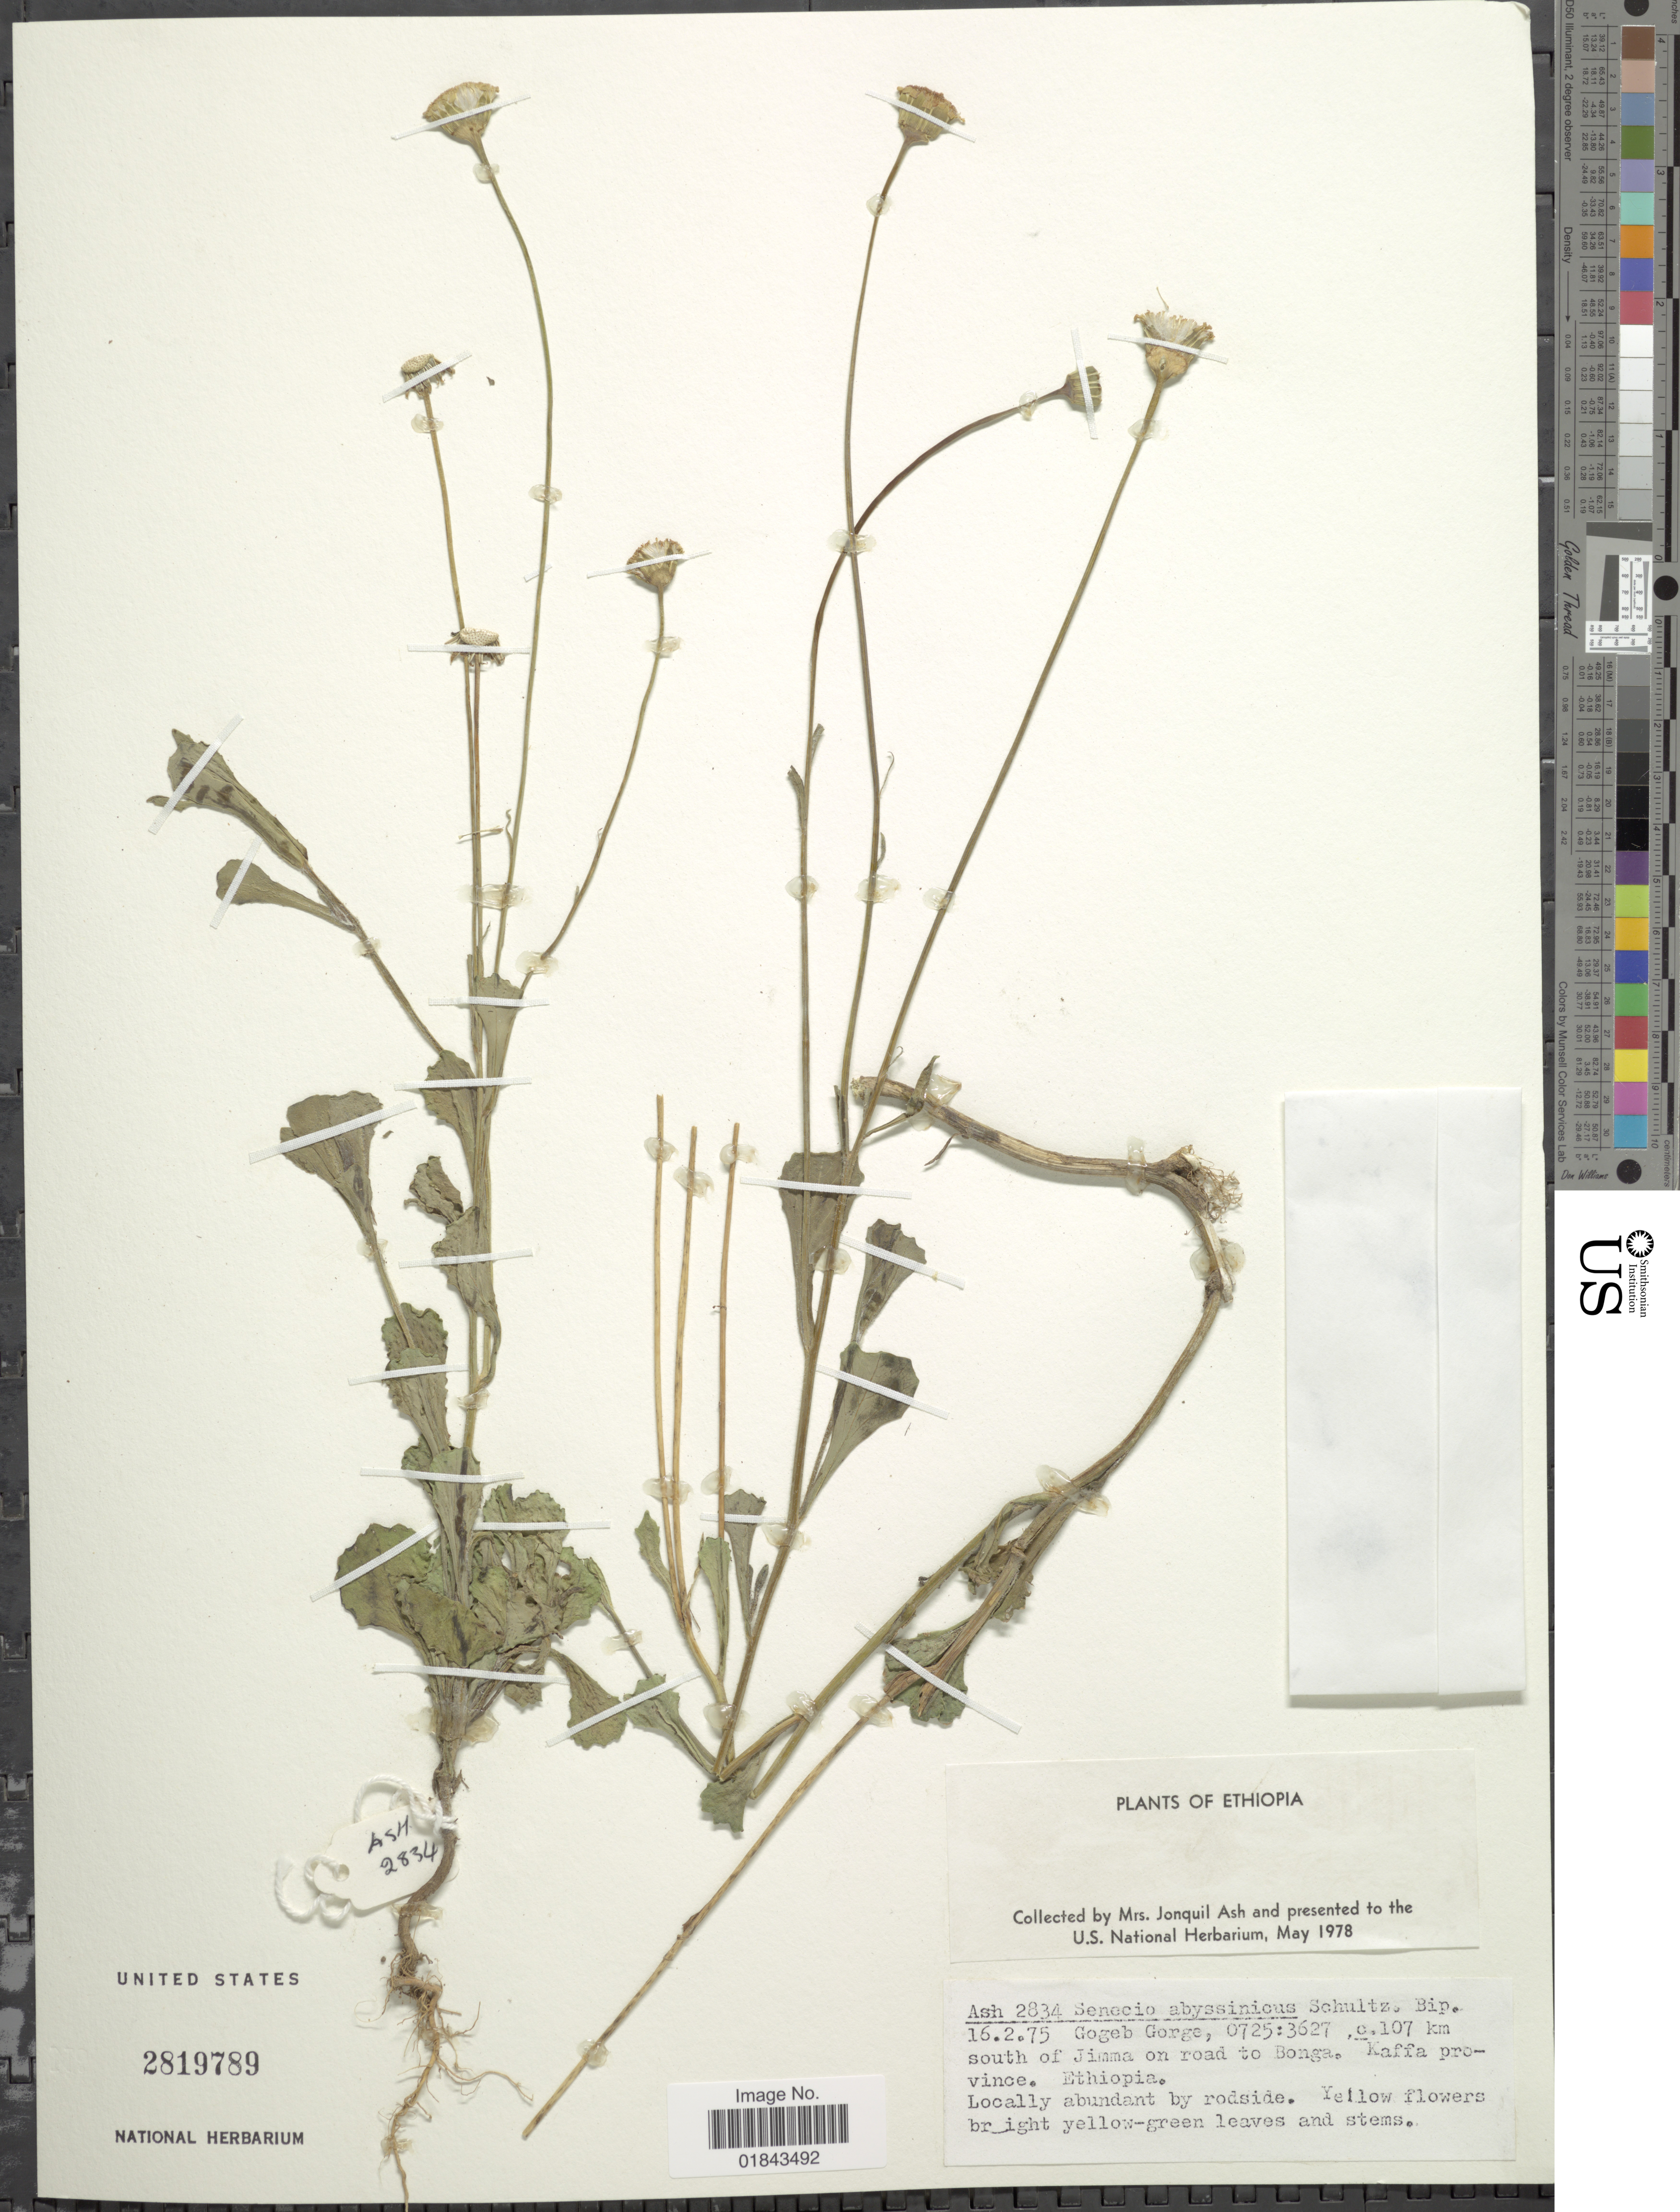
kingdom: Plantae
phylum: Tracheophyta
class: Magnoliopsida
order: Asterales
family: Asteraceae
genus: Emilia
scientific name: Emilia abyssinica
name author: (Sch. Bip. ex A. Rich.) C. Jeffrey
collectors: J. Ash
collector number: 2834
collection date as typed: Transcribed d/m/y: 16/2/75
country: Ethiopia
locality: Gogeb Gorge, 0725:3627, c. 107 km south of Jimma on road to Bonga, Kaffa Province.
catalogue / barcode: US 281979